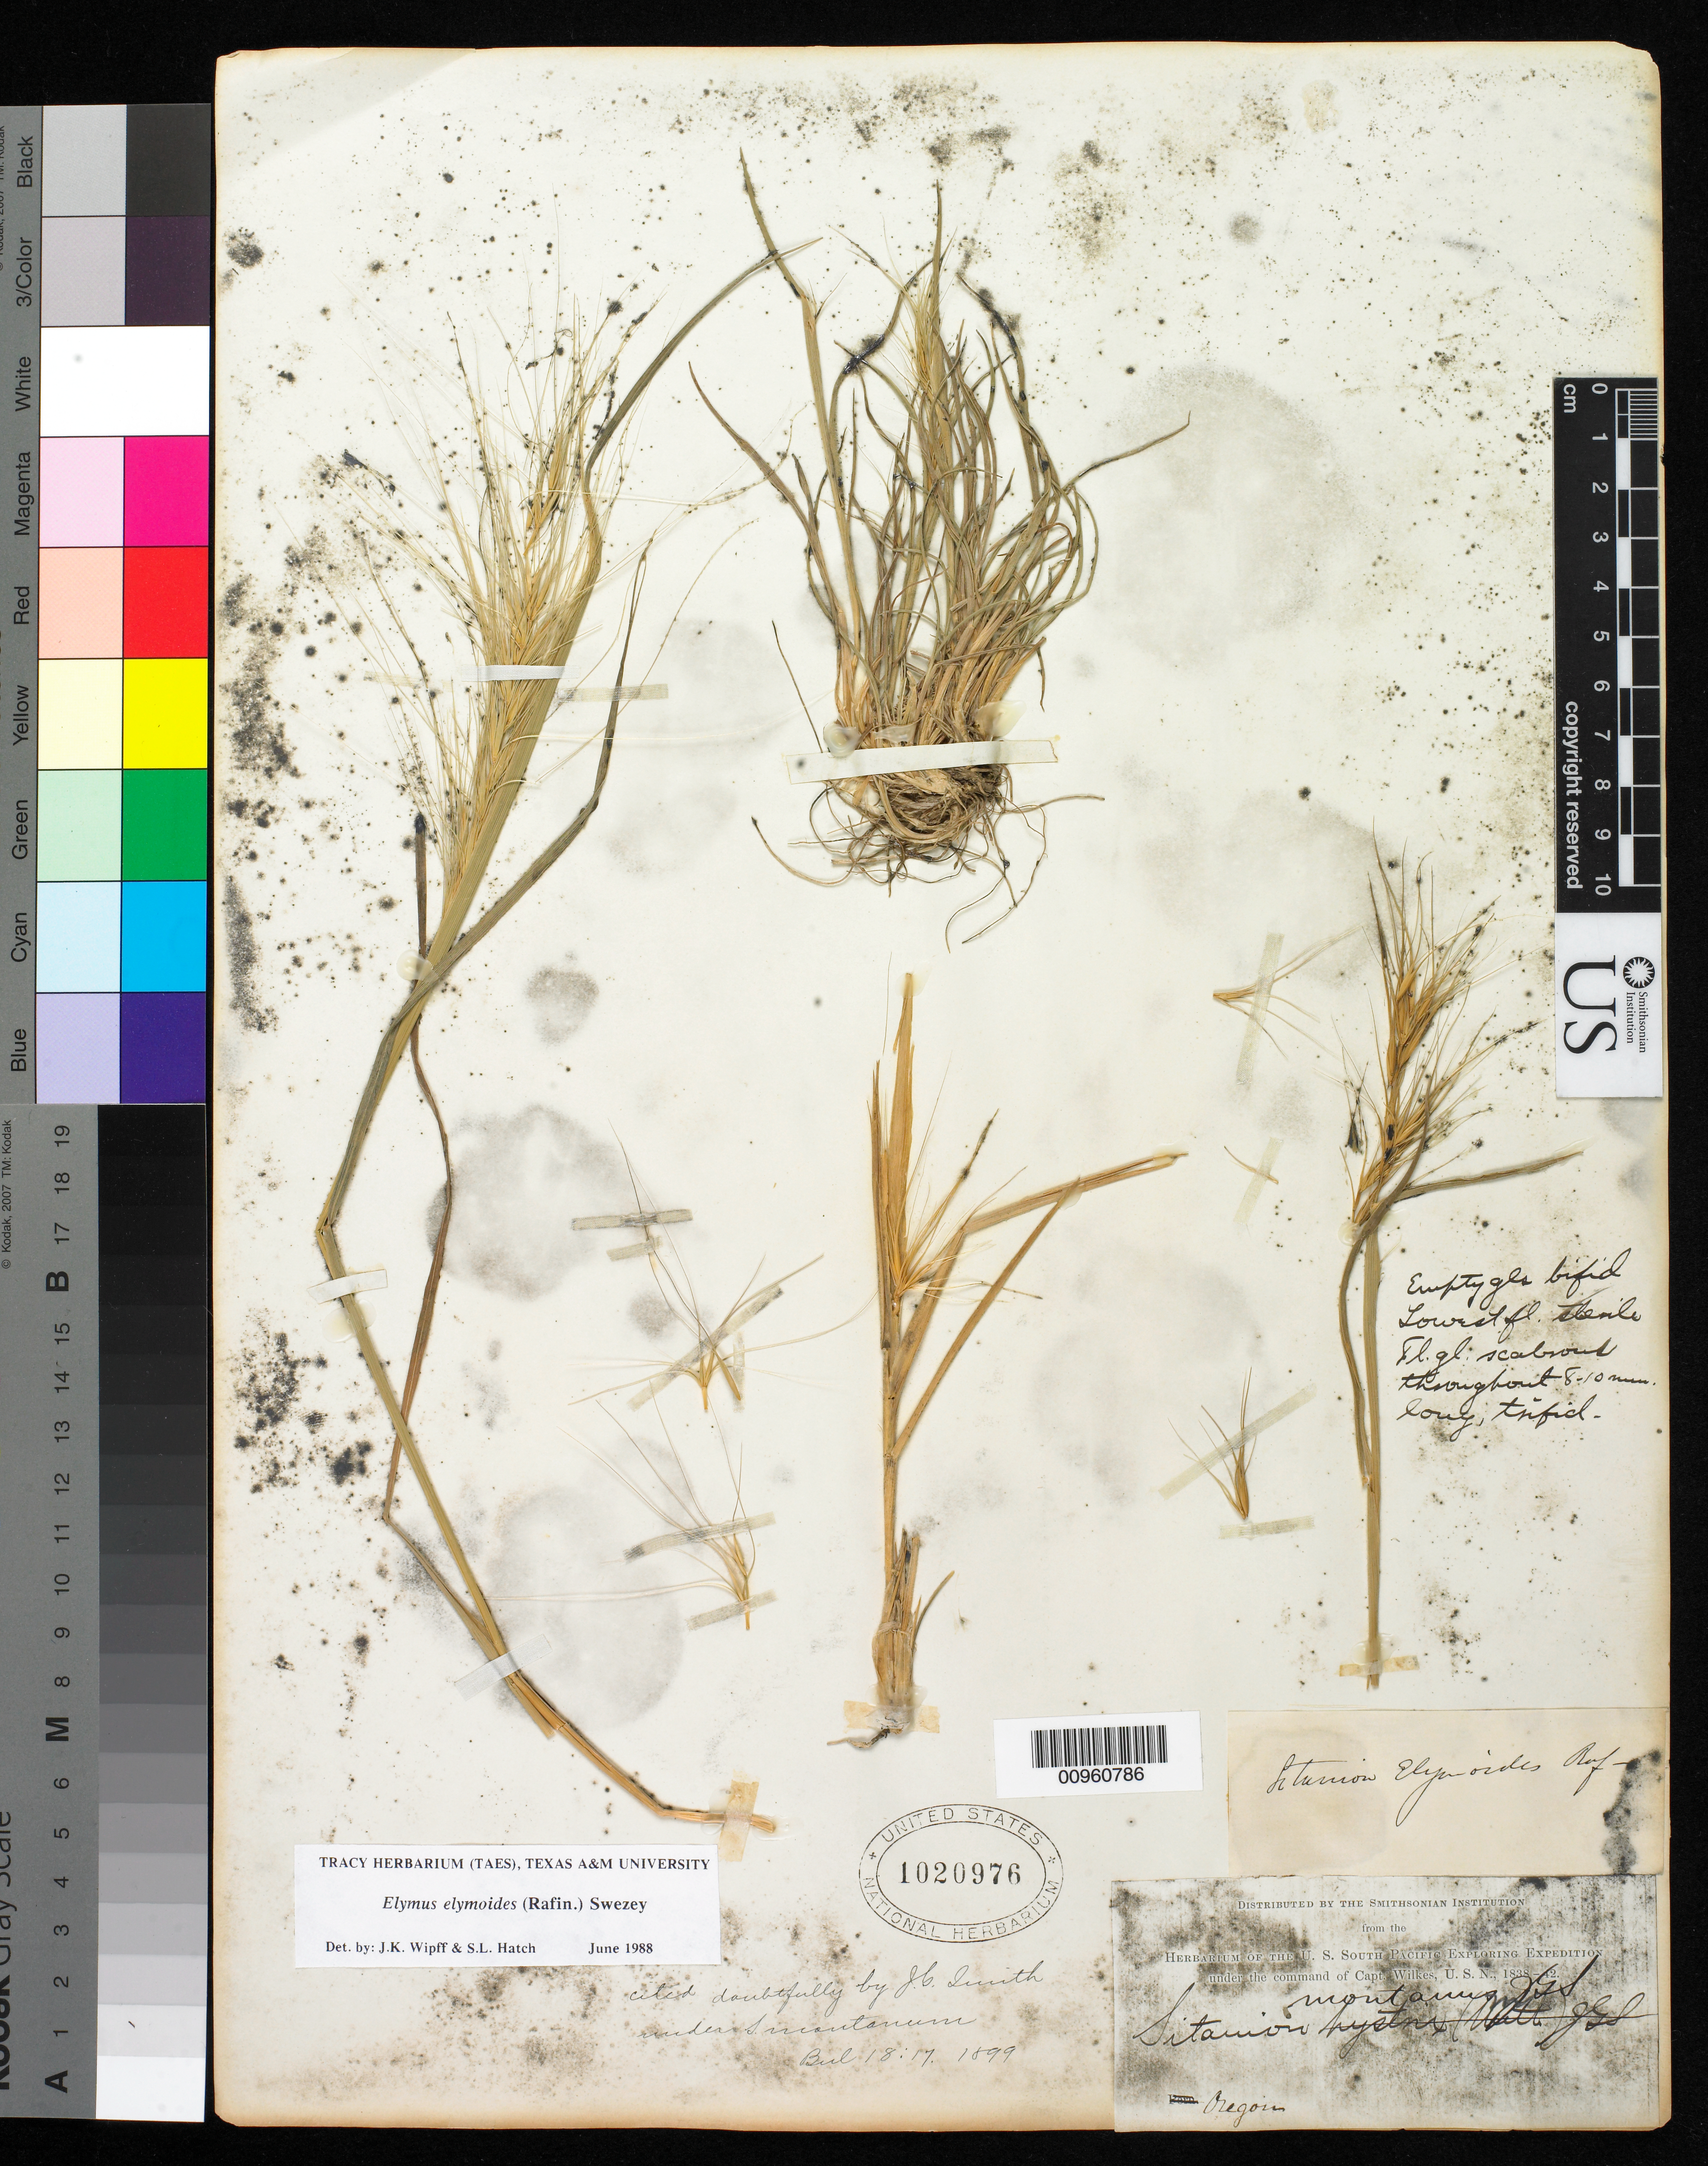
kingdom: Plantae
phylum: Tracheophyta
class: Liliopsida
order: Poales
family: Poaceae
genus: Elymus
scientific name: Elymus elymoides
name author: (Raf.) Swezey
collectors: Wilkes Explor. Exped.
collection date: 1838/1842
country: United States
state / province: Oregon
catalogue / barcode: US 1020976